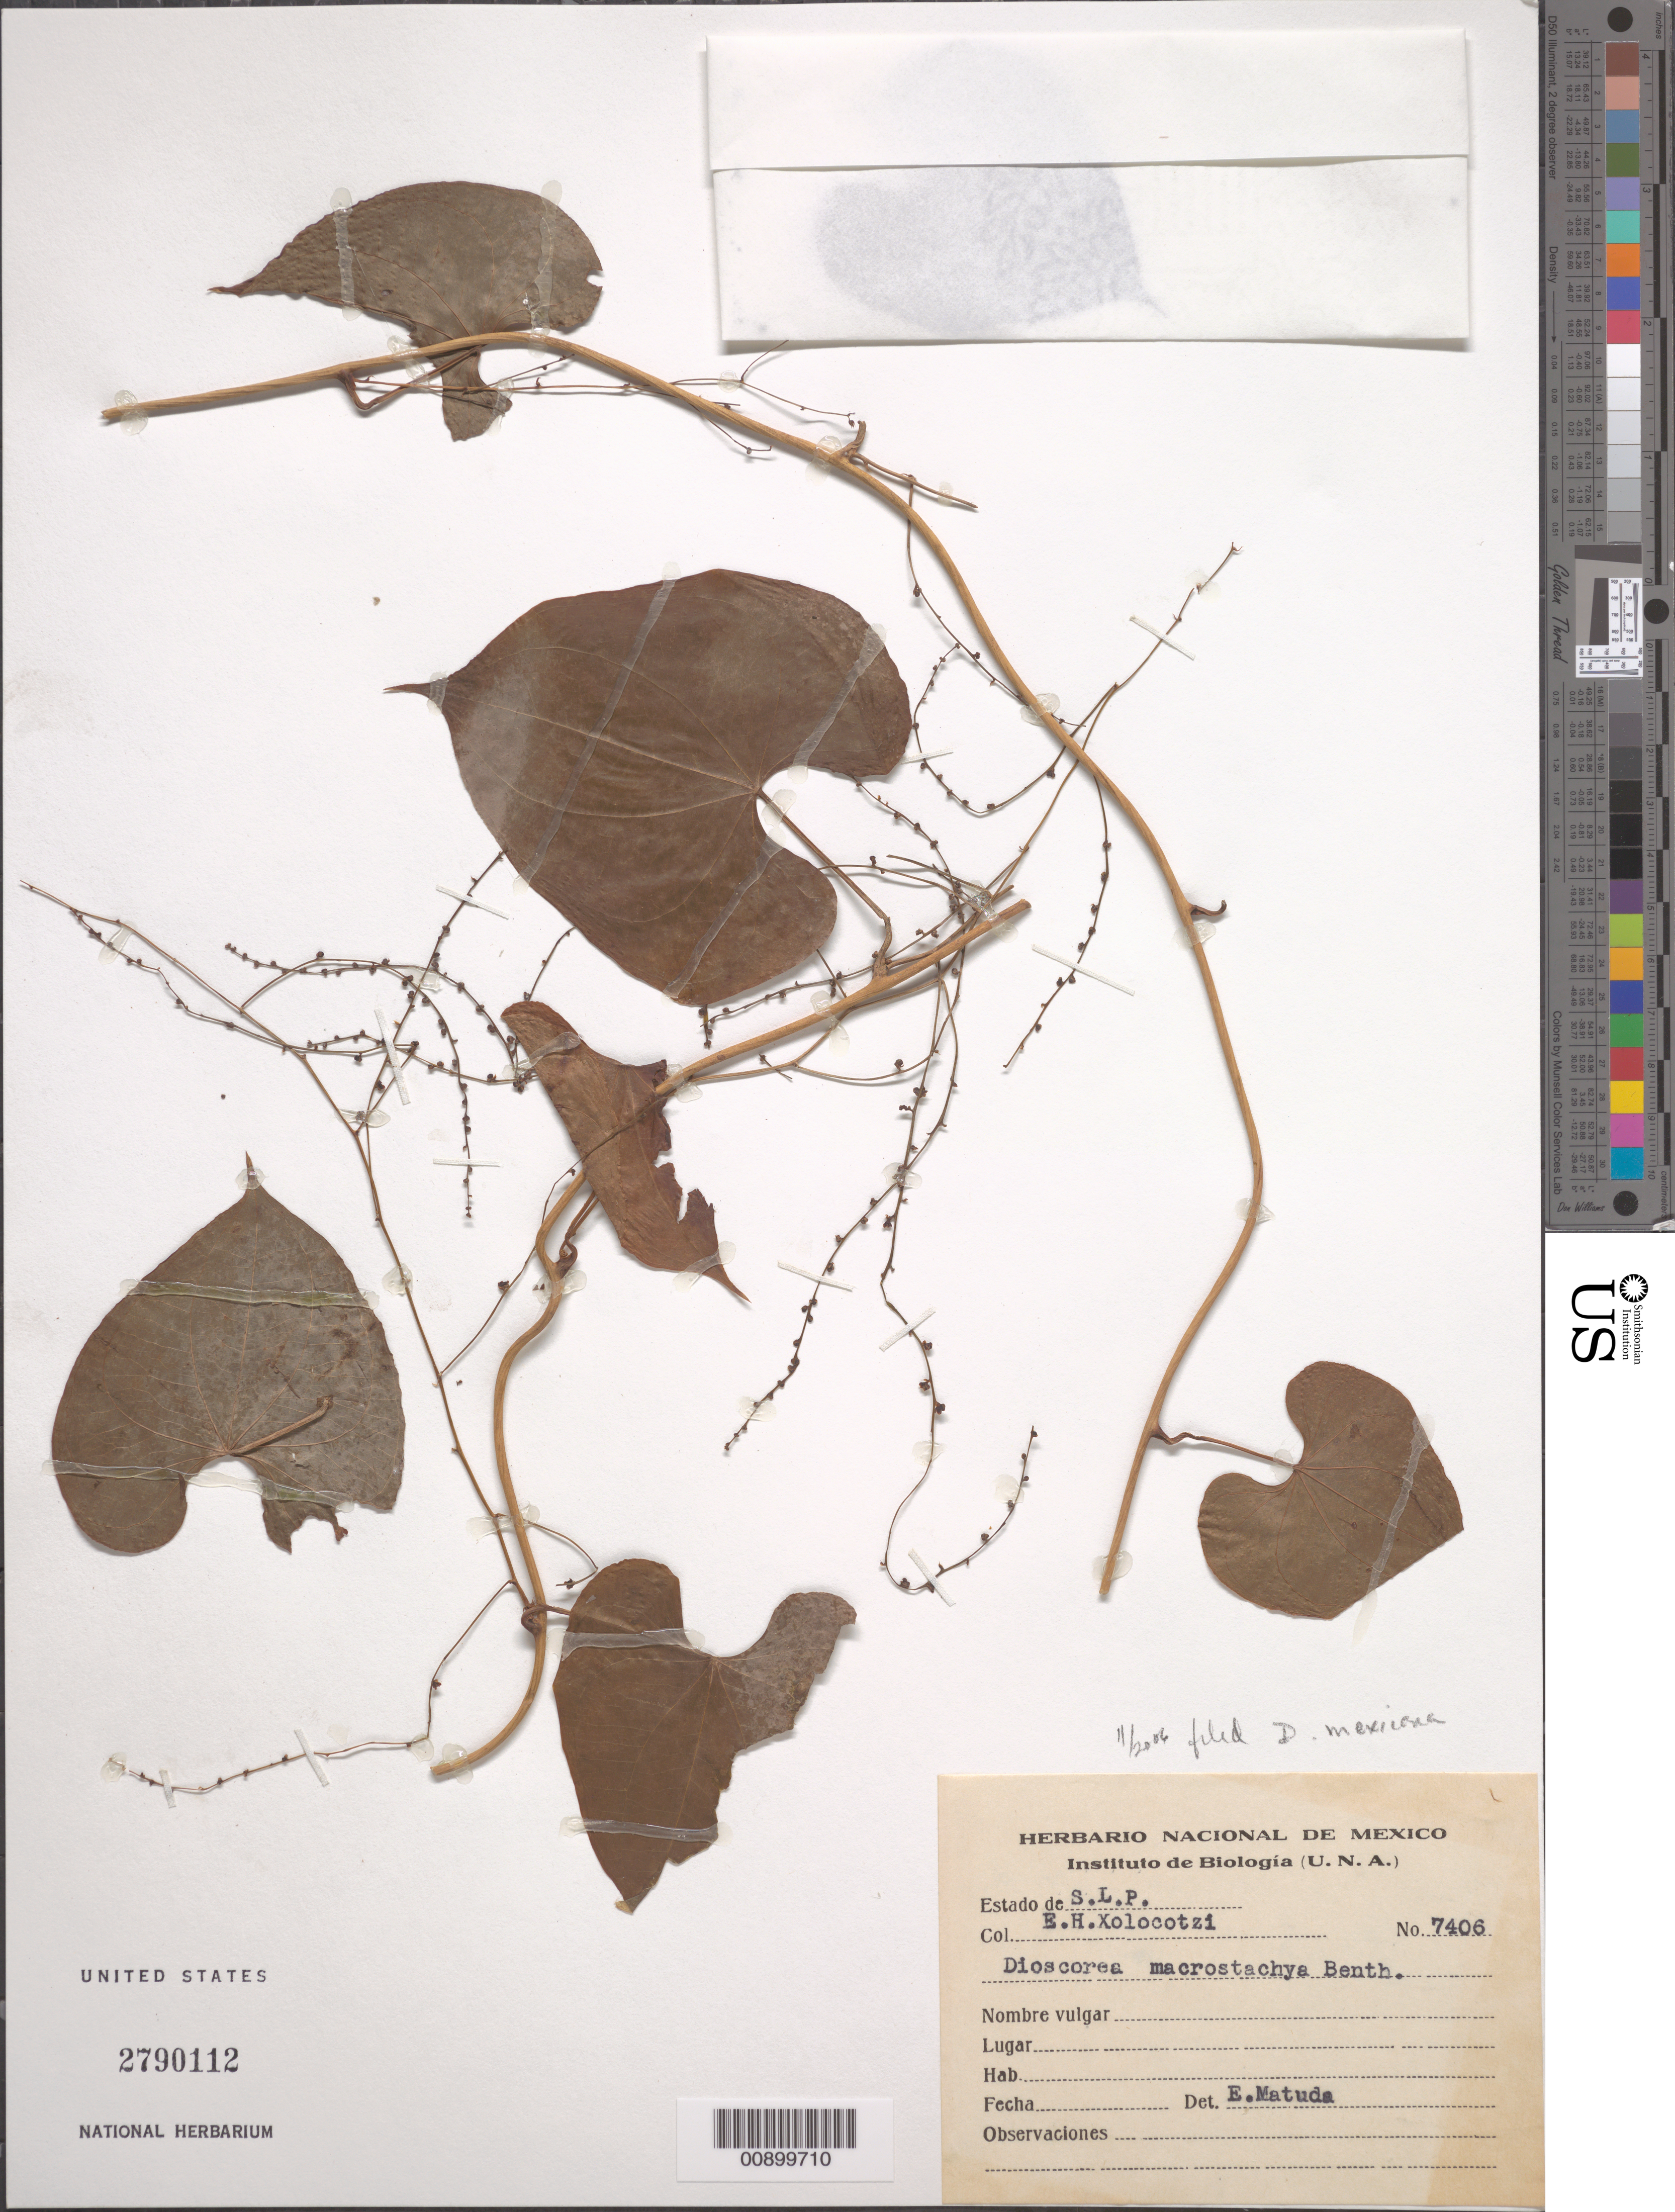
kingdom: Plantae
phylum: Tracheophyta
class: Liliopsida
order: Dioscoreales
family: Dioscoreaceae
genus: Dioscorea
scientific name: Dioscorea mexicana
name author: Scheidw.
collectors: E. I. Hernández-X.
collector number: X-7406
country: Mexico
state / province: San Luis Potosí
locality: San Luis Potosí.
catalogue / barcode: US 2790112